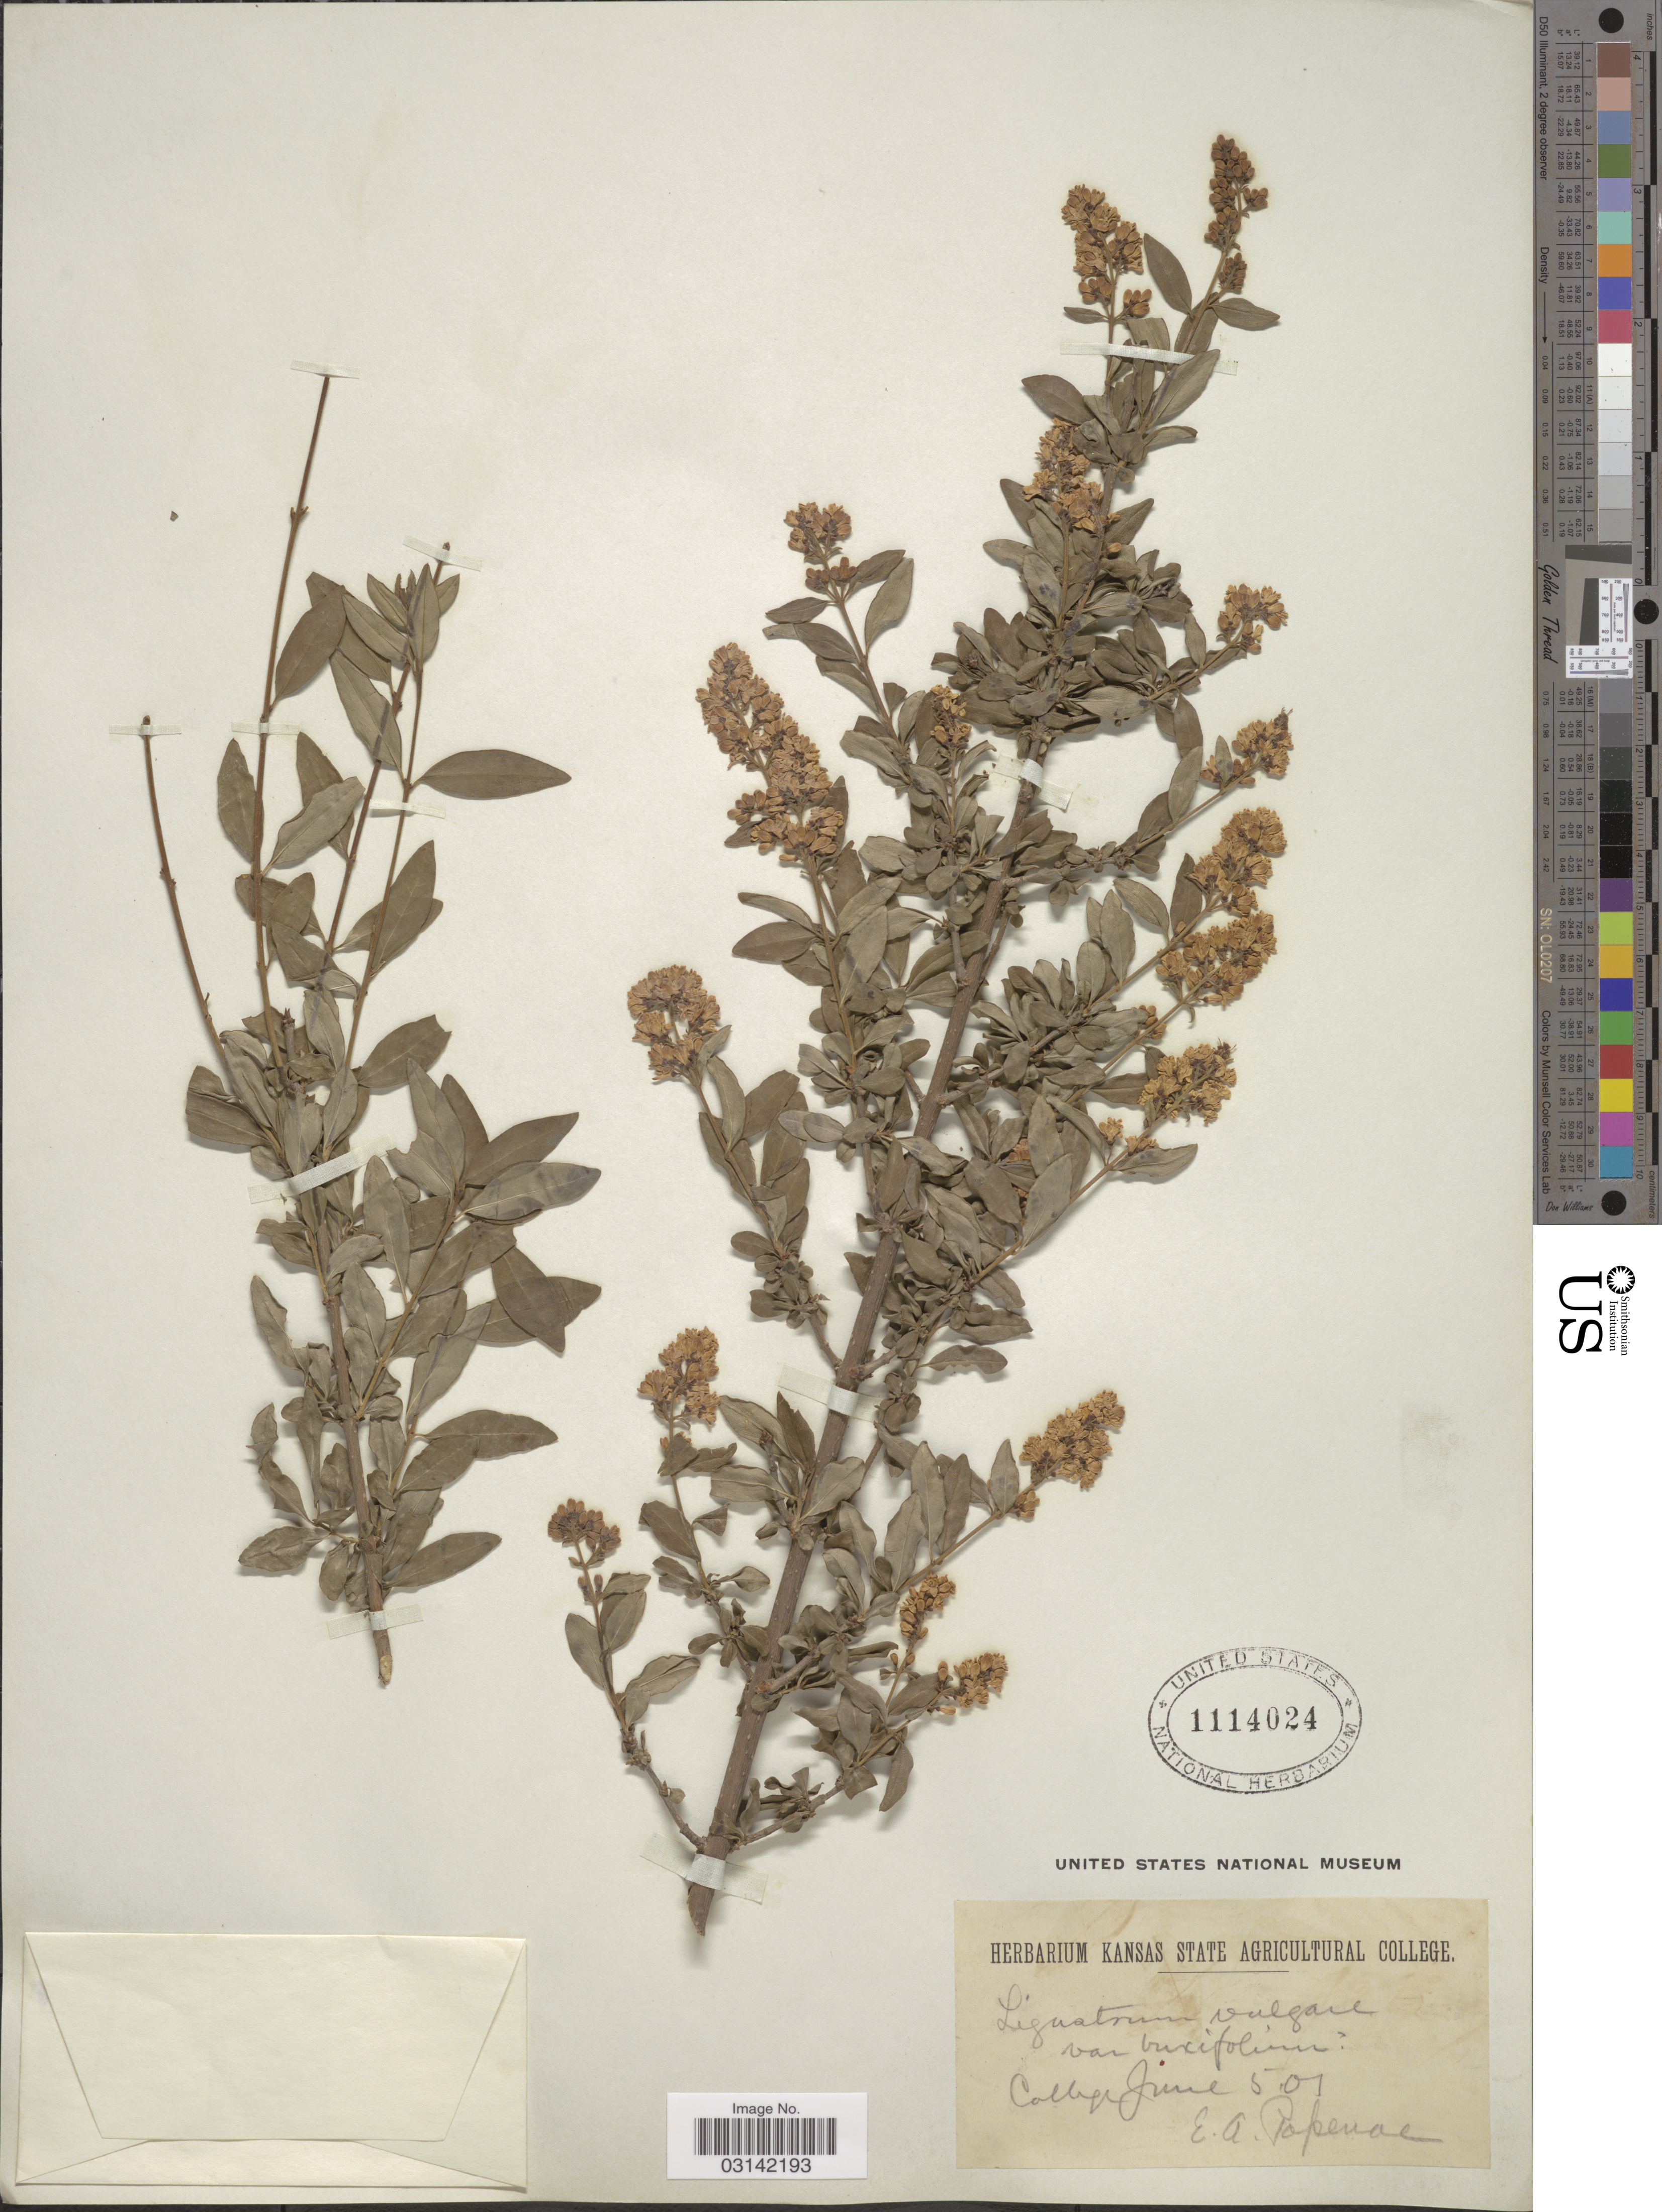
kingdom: Plantae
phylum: Tracheophyta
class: Magnoliopsida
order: Lamiales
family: Oleaceae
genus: Ligustrum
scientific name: Ligustrum vulgare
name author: L.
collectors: E. A. Popenoe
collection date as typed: Transcribed d/m/y: 5/6/1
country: United States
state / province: Kansas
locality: College.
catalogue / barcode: US 1114024